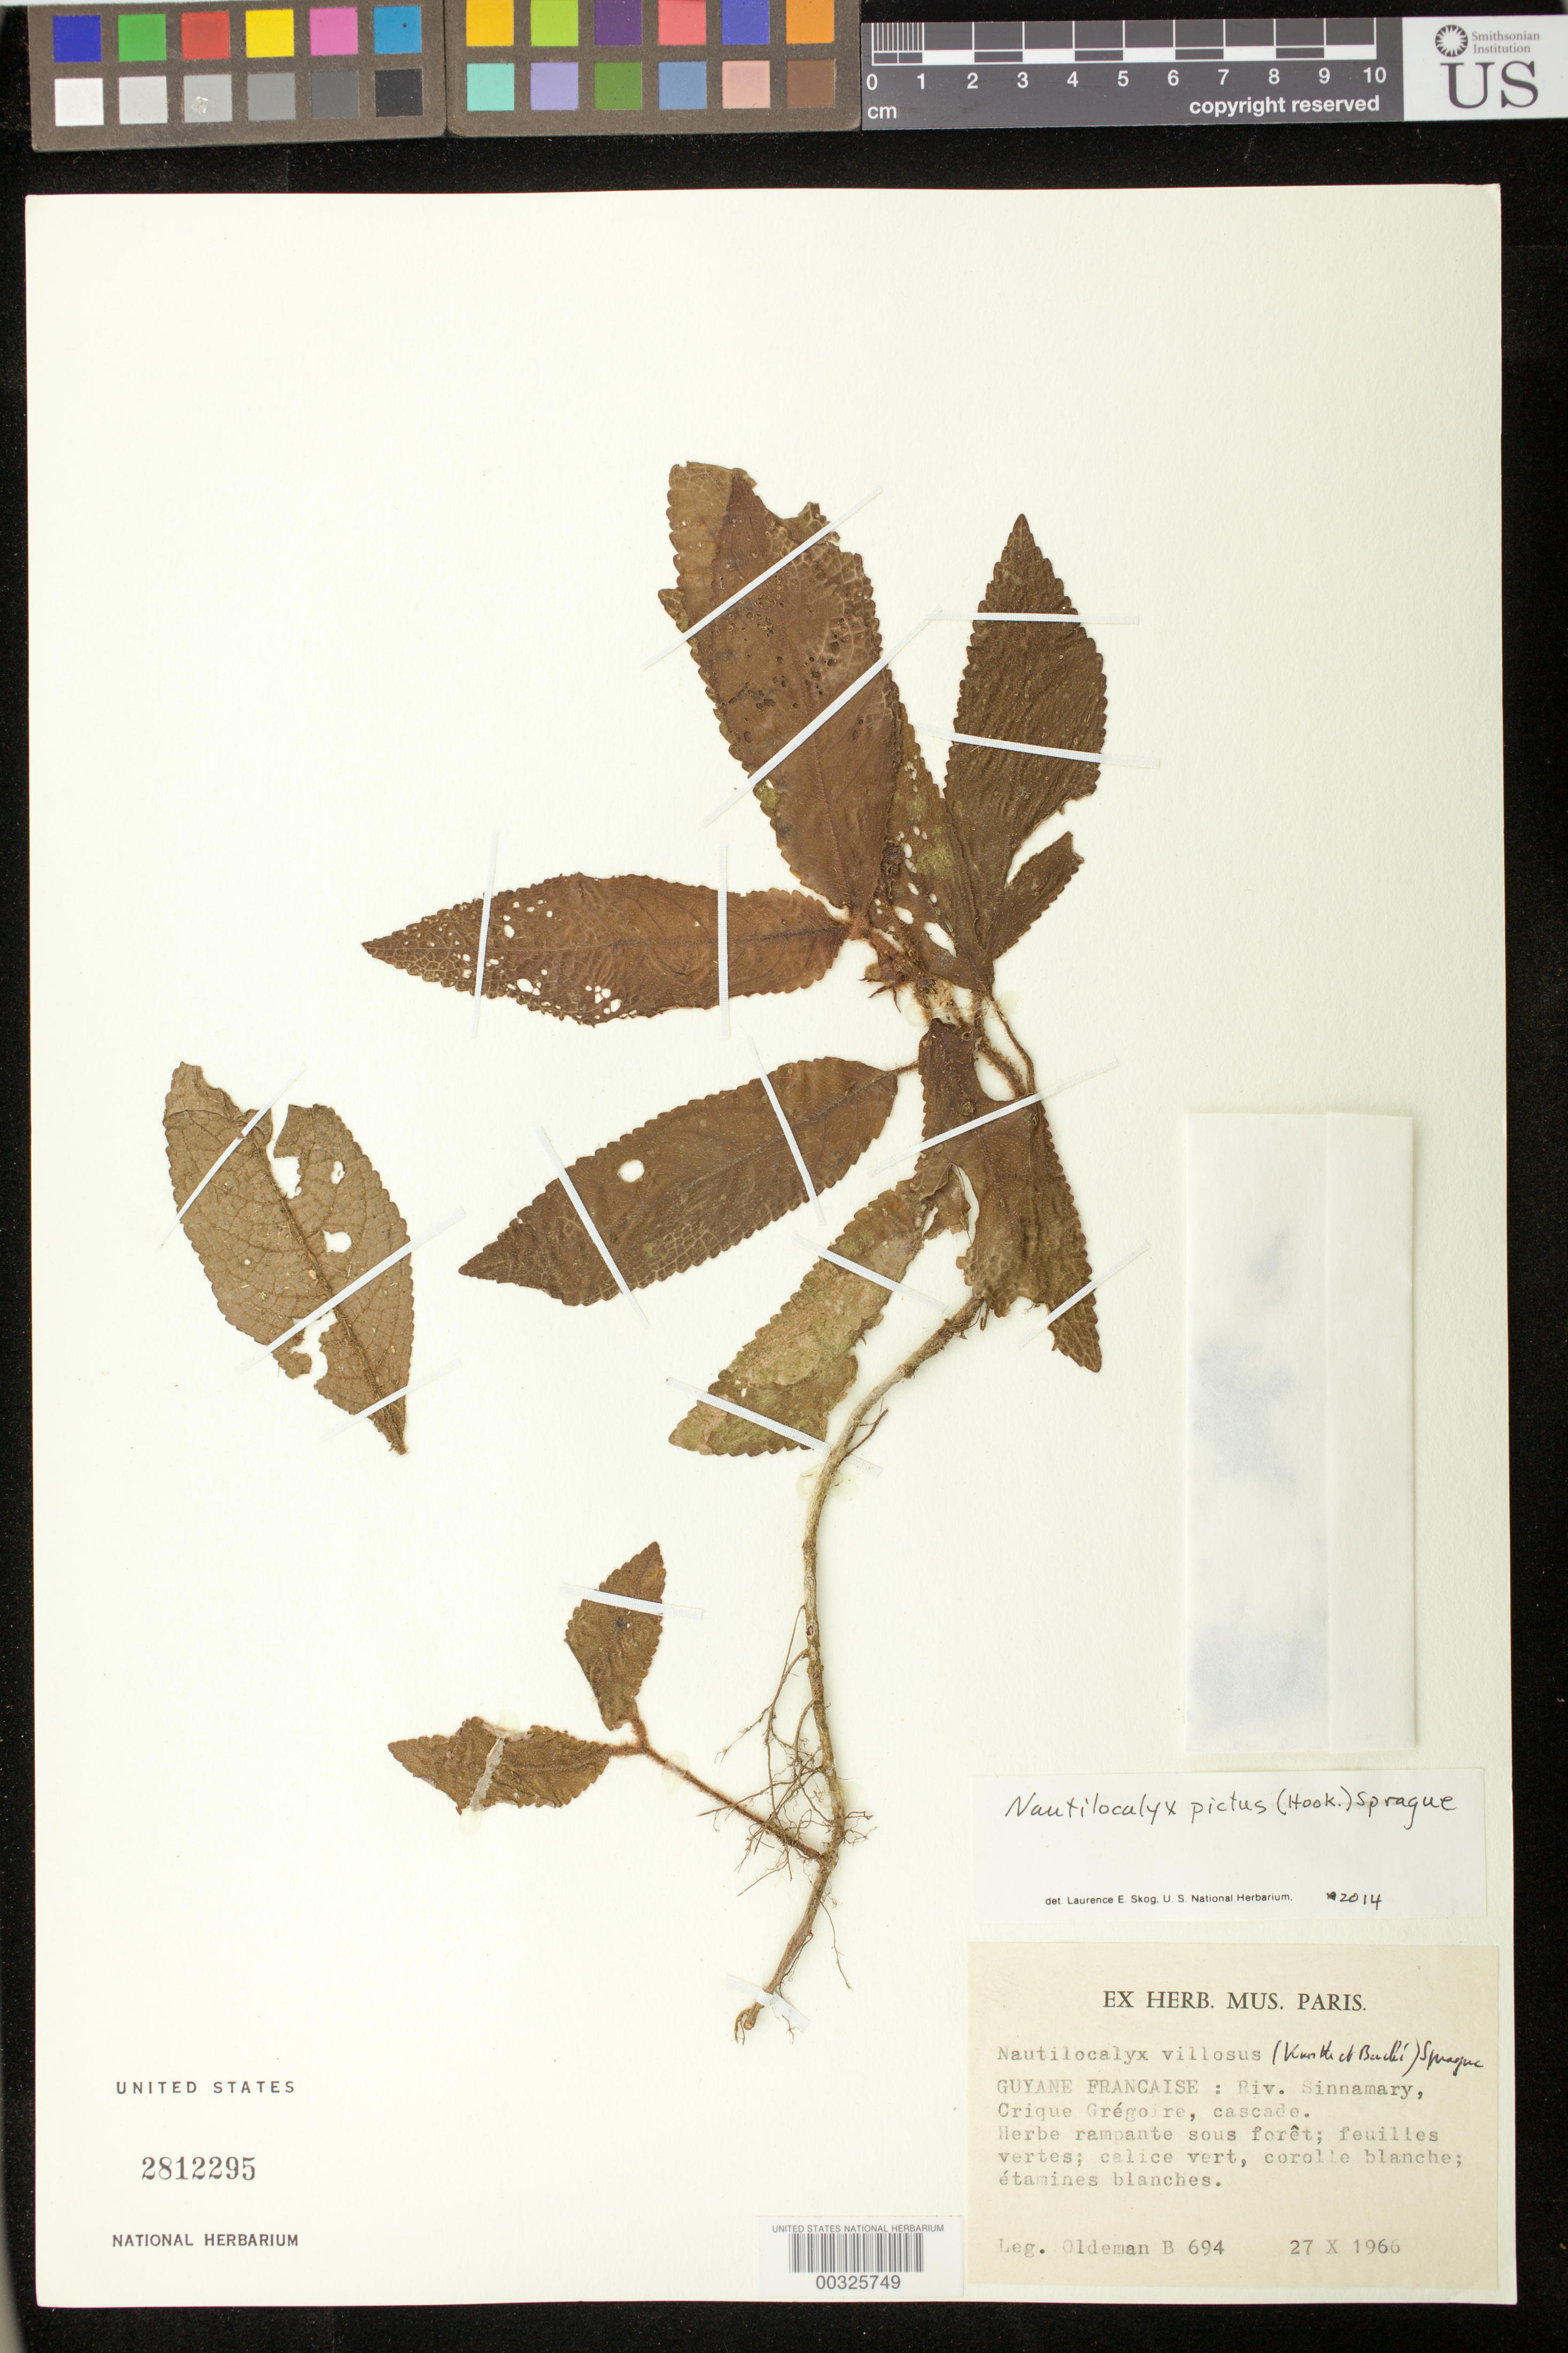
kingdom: Plantae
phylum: Tracheophyta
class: Magnoliopsida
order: Lamiales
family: Gesneriaceae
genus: Nautilocalyx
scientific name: Nautilocalyx pictus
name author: (Hook.) Sprague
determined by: Skog, Laurence E.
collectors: R. Oldeman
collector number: B- 694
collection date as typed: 27 Oct 1966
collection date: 1966-10-27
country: French Guiana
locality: Riv. Sinnamary, Crique Gregoire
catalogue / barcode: US 2812295